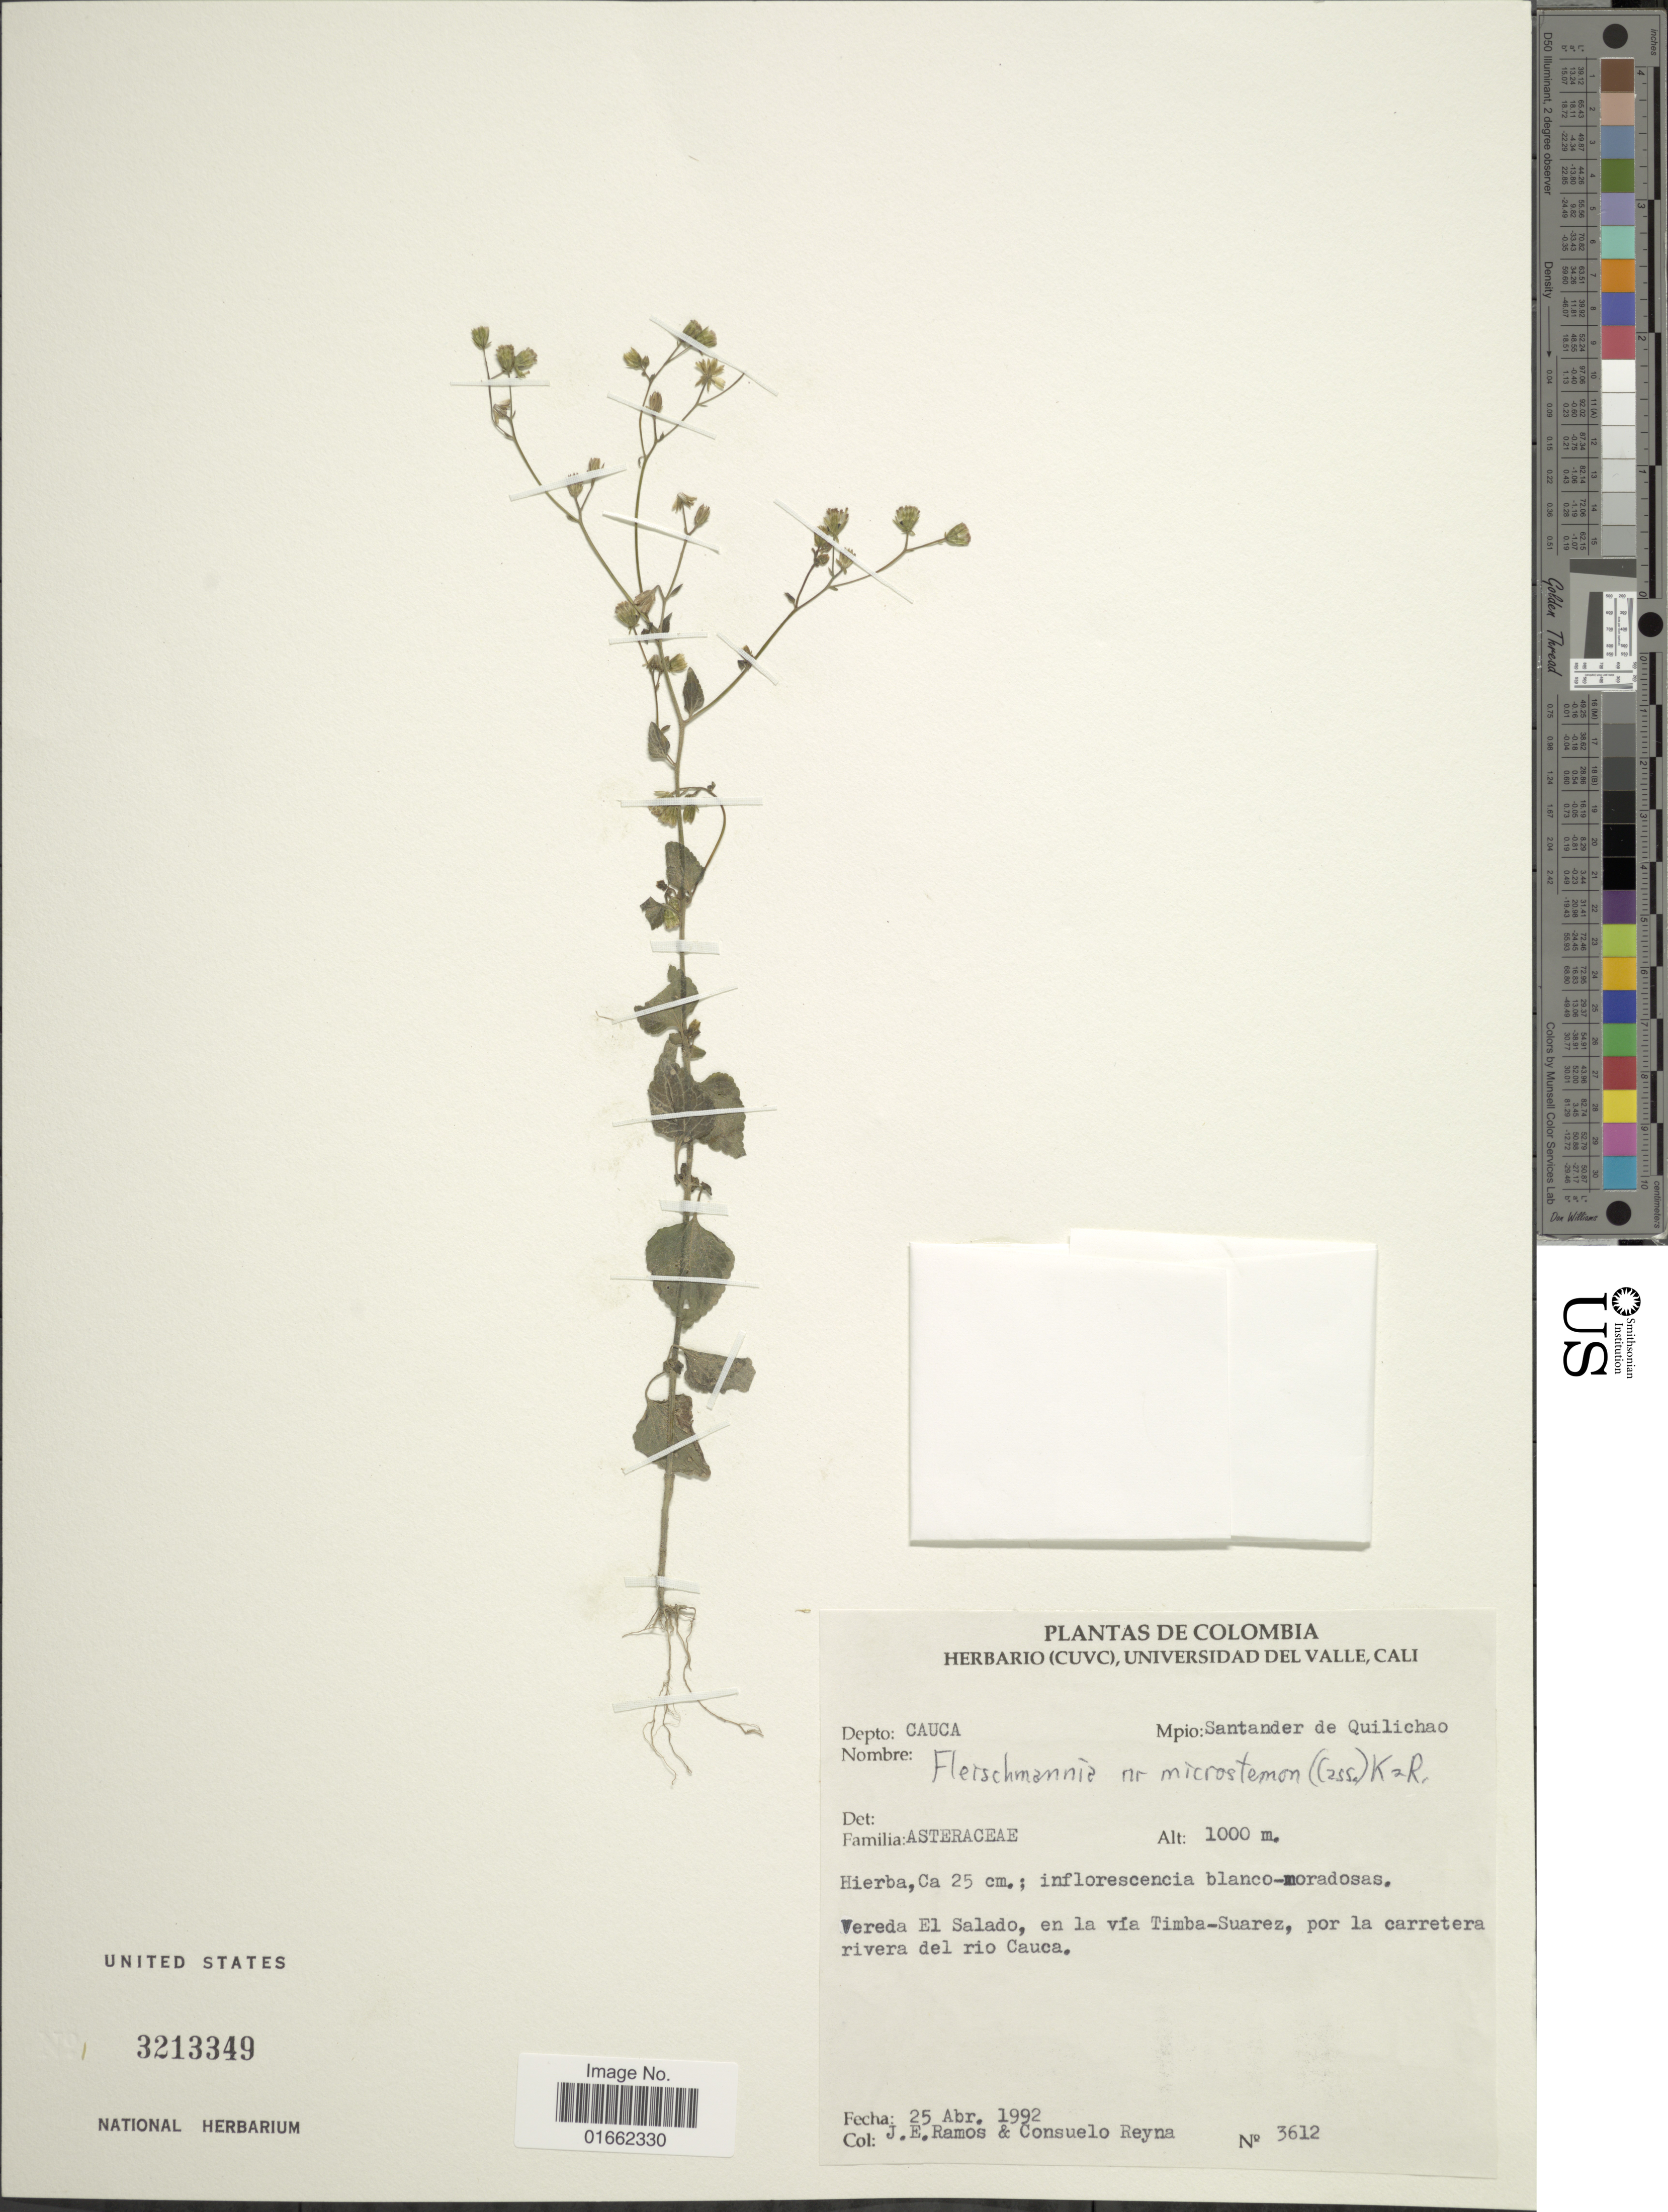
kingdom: Plantae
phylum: Tracheophyta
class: Magnoliopsida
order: Asterales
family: Asteraceae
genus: Fleischmannia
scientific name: Fleischmannia microstemon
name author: (Cass.) R.M. King & H. Rob.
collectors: J. E. Ramos & C. Reyna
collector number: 3612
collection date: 1992-04-25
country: Colombia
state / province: Cauca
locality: Depto.: Cauca. Mpio: Santander de Quilichao. Vereda El Salado, en la vía Timba-Suarez, por la carretera rivera del rio Cauca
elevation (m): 1000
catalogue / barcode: US 3213349